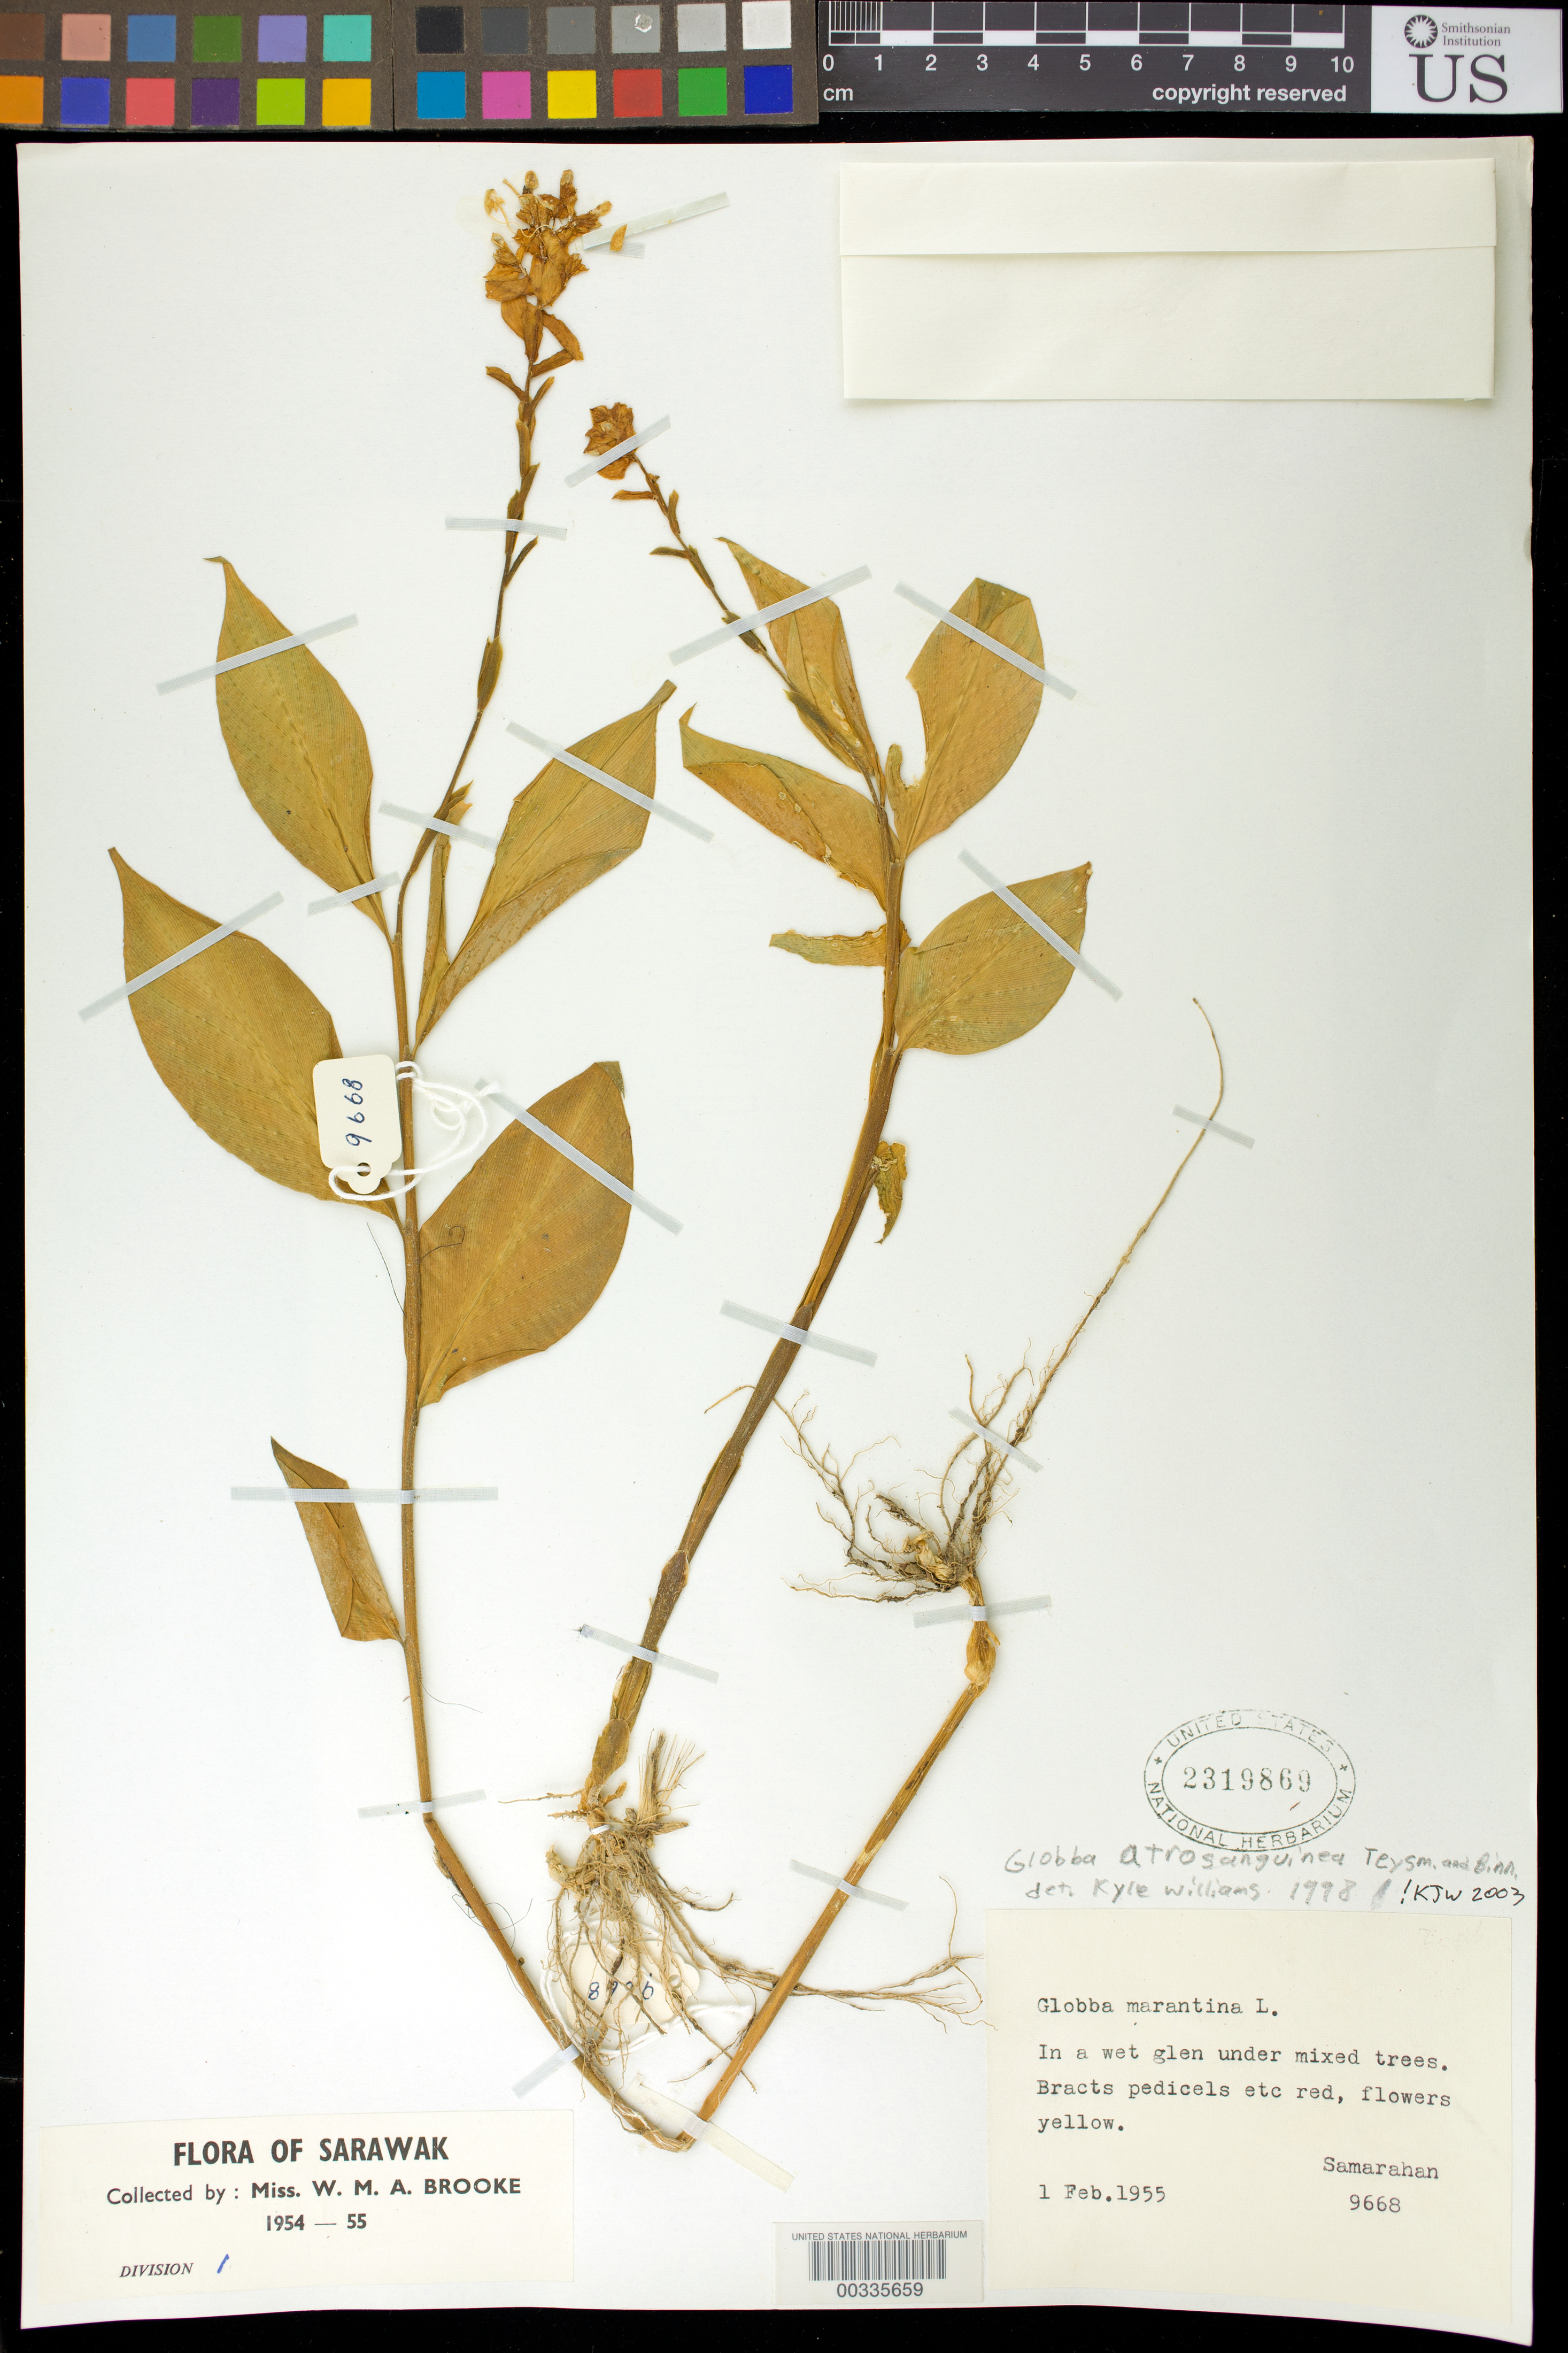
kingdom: Plantae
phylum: Tracheophyta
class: Liliopsida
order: Zingiberales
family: Zingiberaceae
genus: Globba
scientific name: Globba marantina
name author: L.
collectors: W. Brooke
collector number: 9668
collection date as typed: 01 Feb 1955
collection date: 1955-02-01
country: Malaysia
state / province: Sarawak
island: Borneo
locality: Samarahan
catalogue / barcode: US 2319869